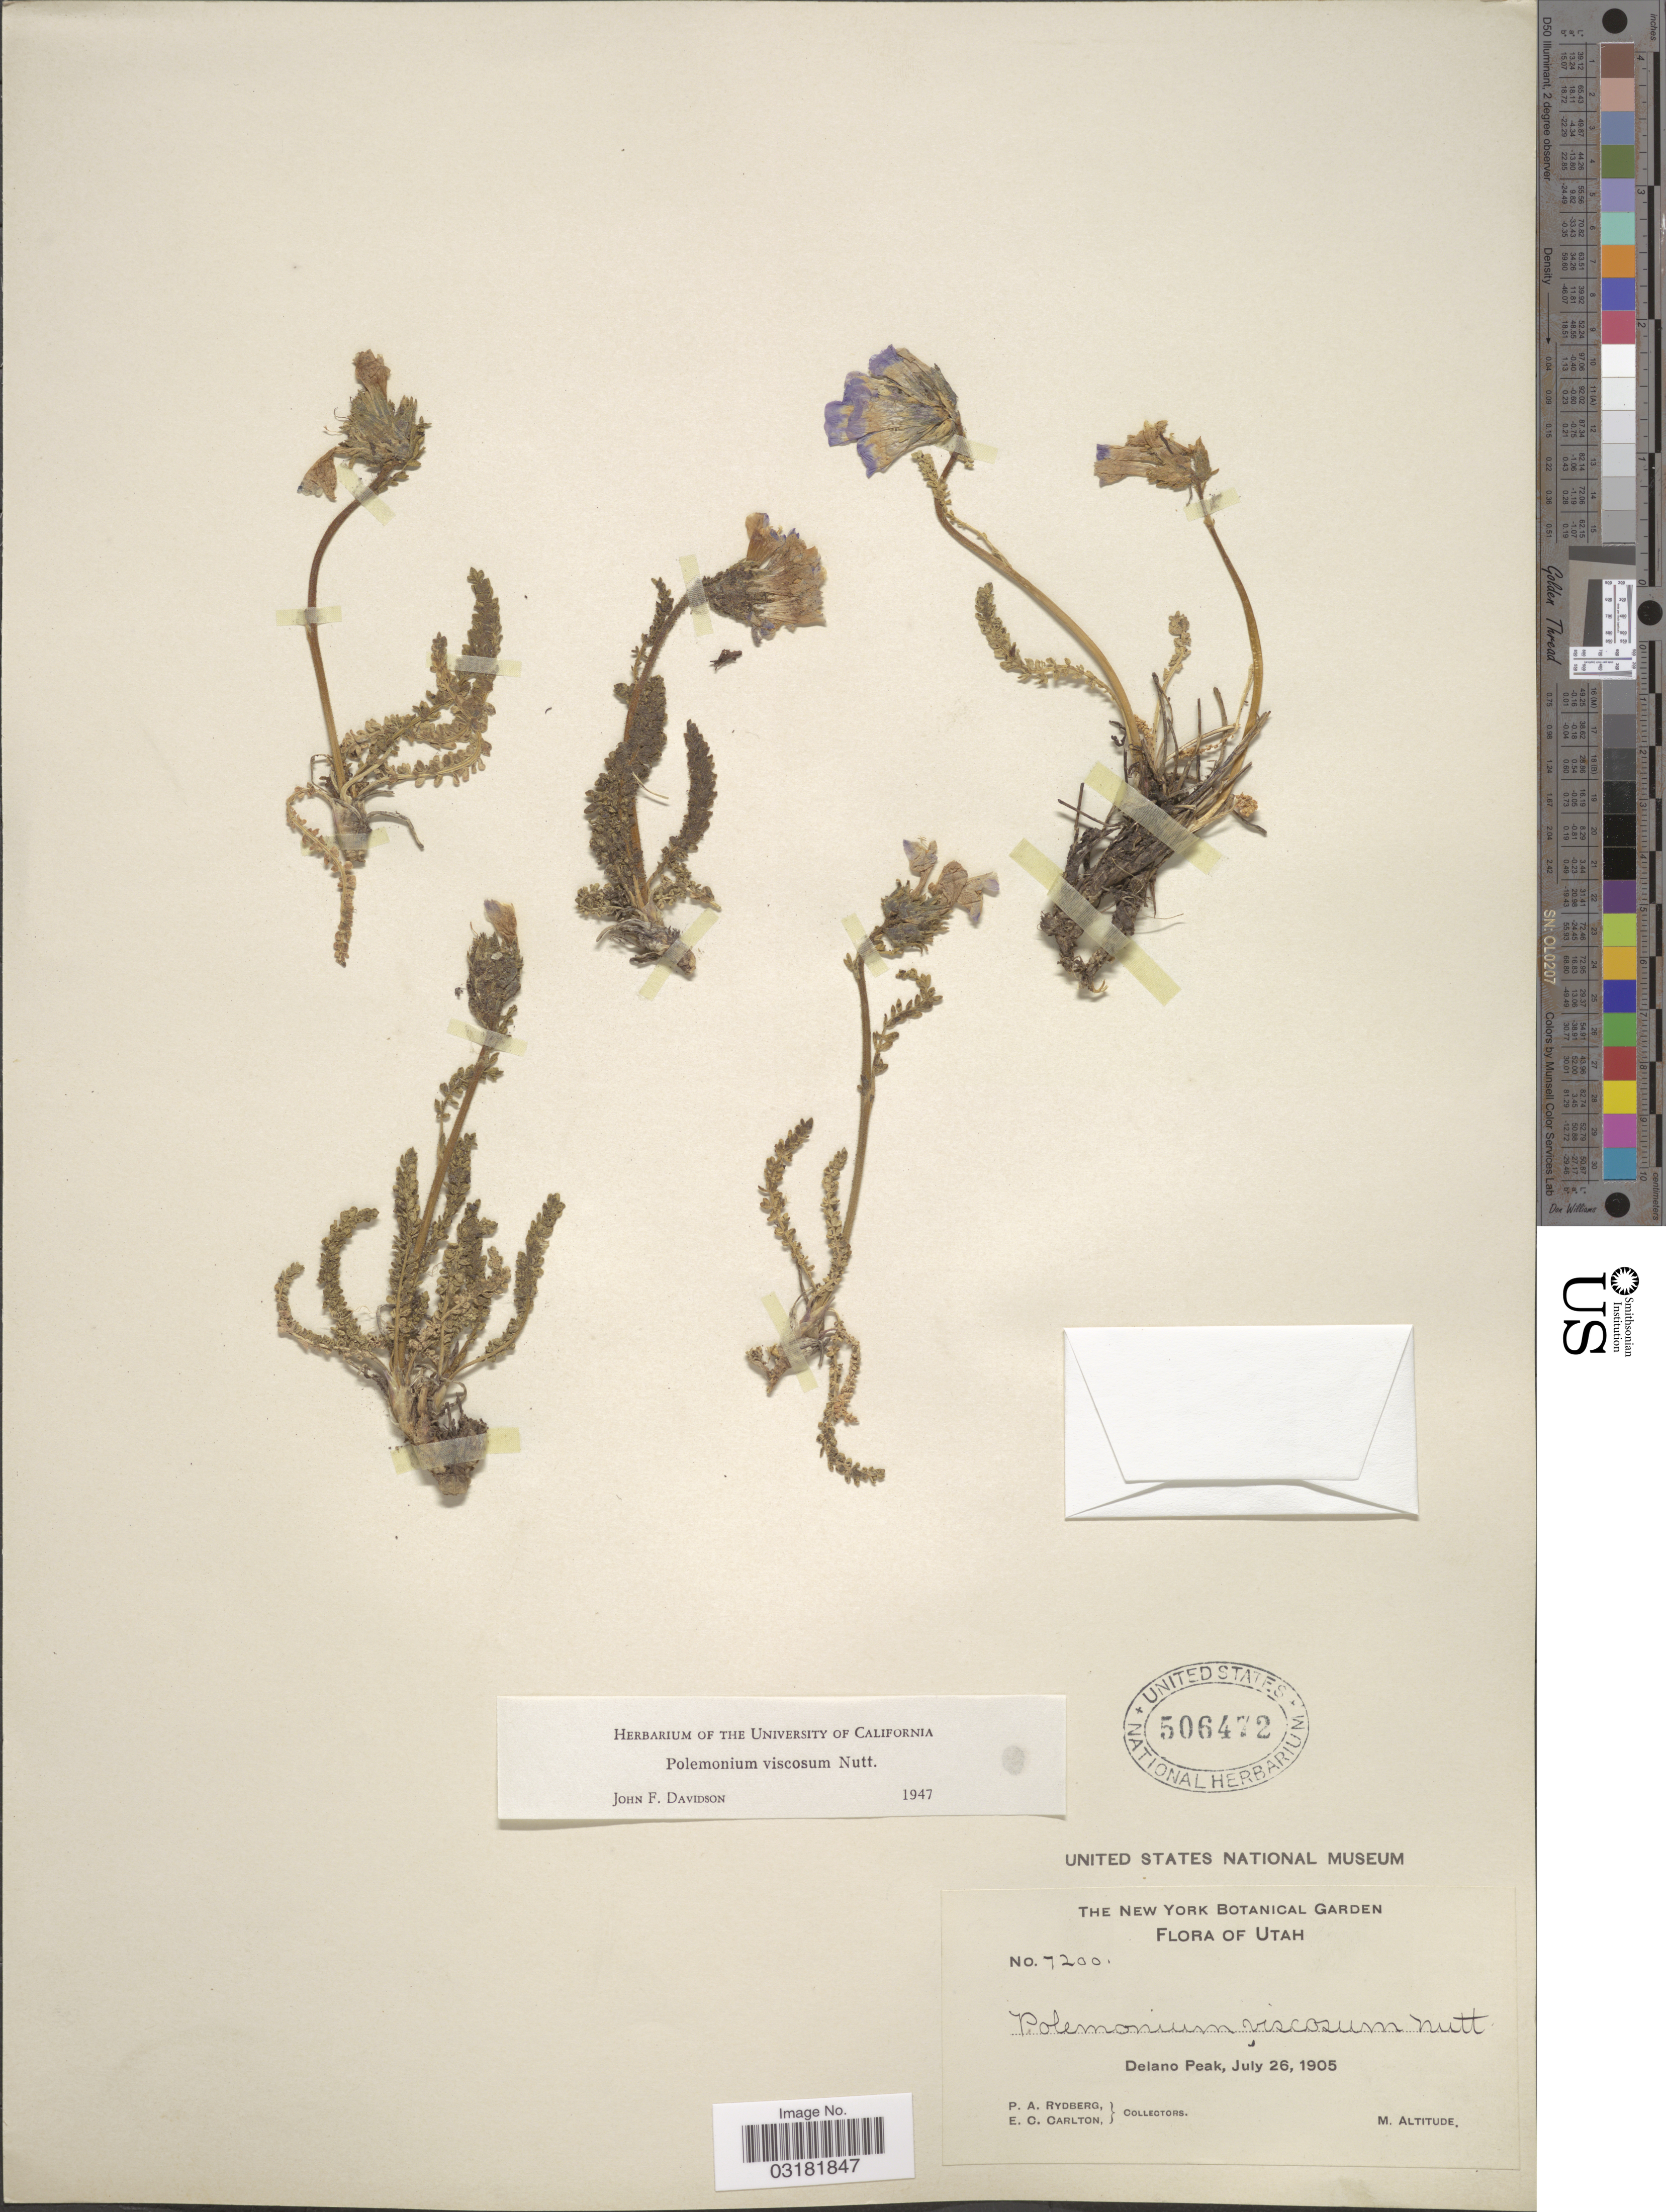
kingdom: Plantae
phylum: Tracheophyta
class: Magnoliopsida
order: Ericales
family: Polemoniaceae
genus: Polemonium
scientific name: Polemonium viscosum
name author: Nutt.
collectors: P. A. Rydberg & E. Carlton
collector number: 7200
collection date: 1905-07-26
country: United States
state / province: Utah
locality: Delano Peak.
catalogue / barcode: US 506472